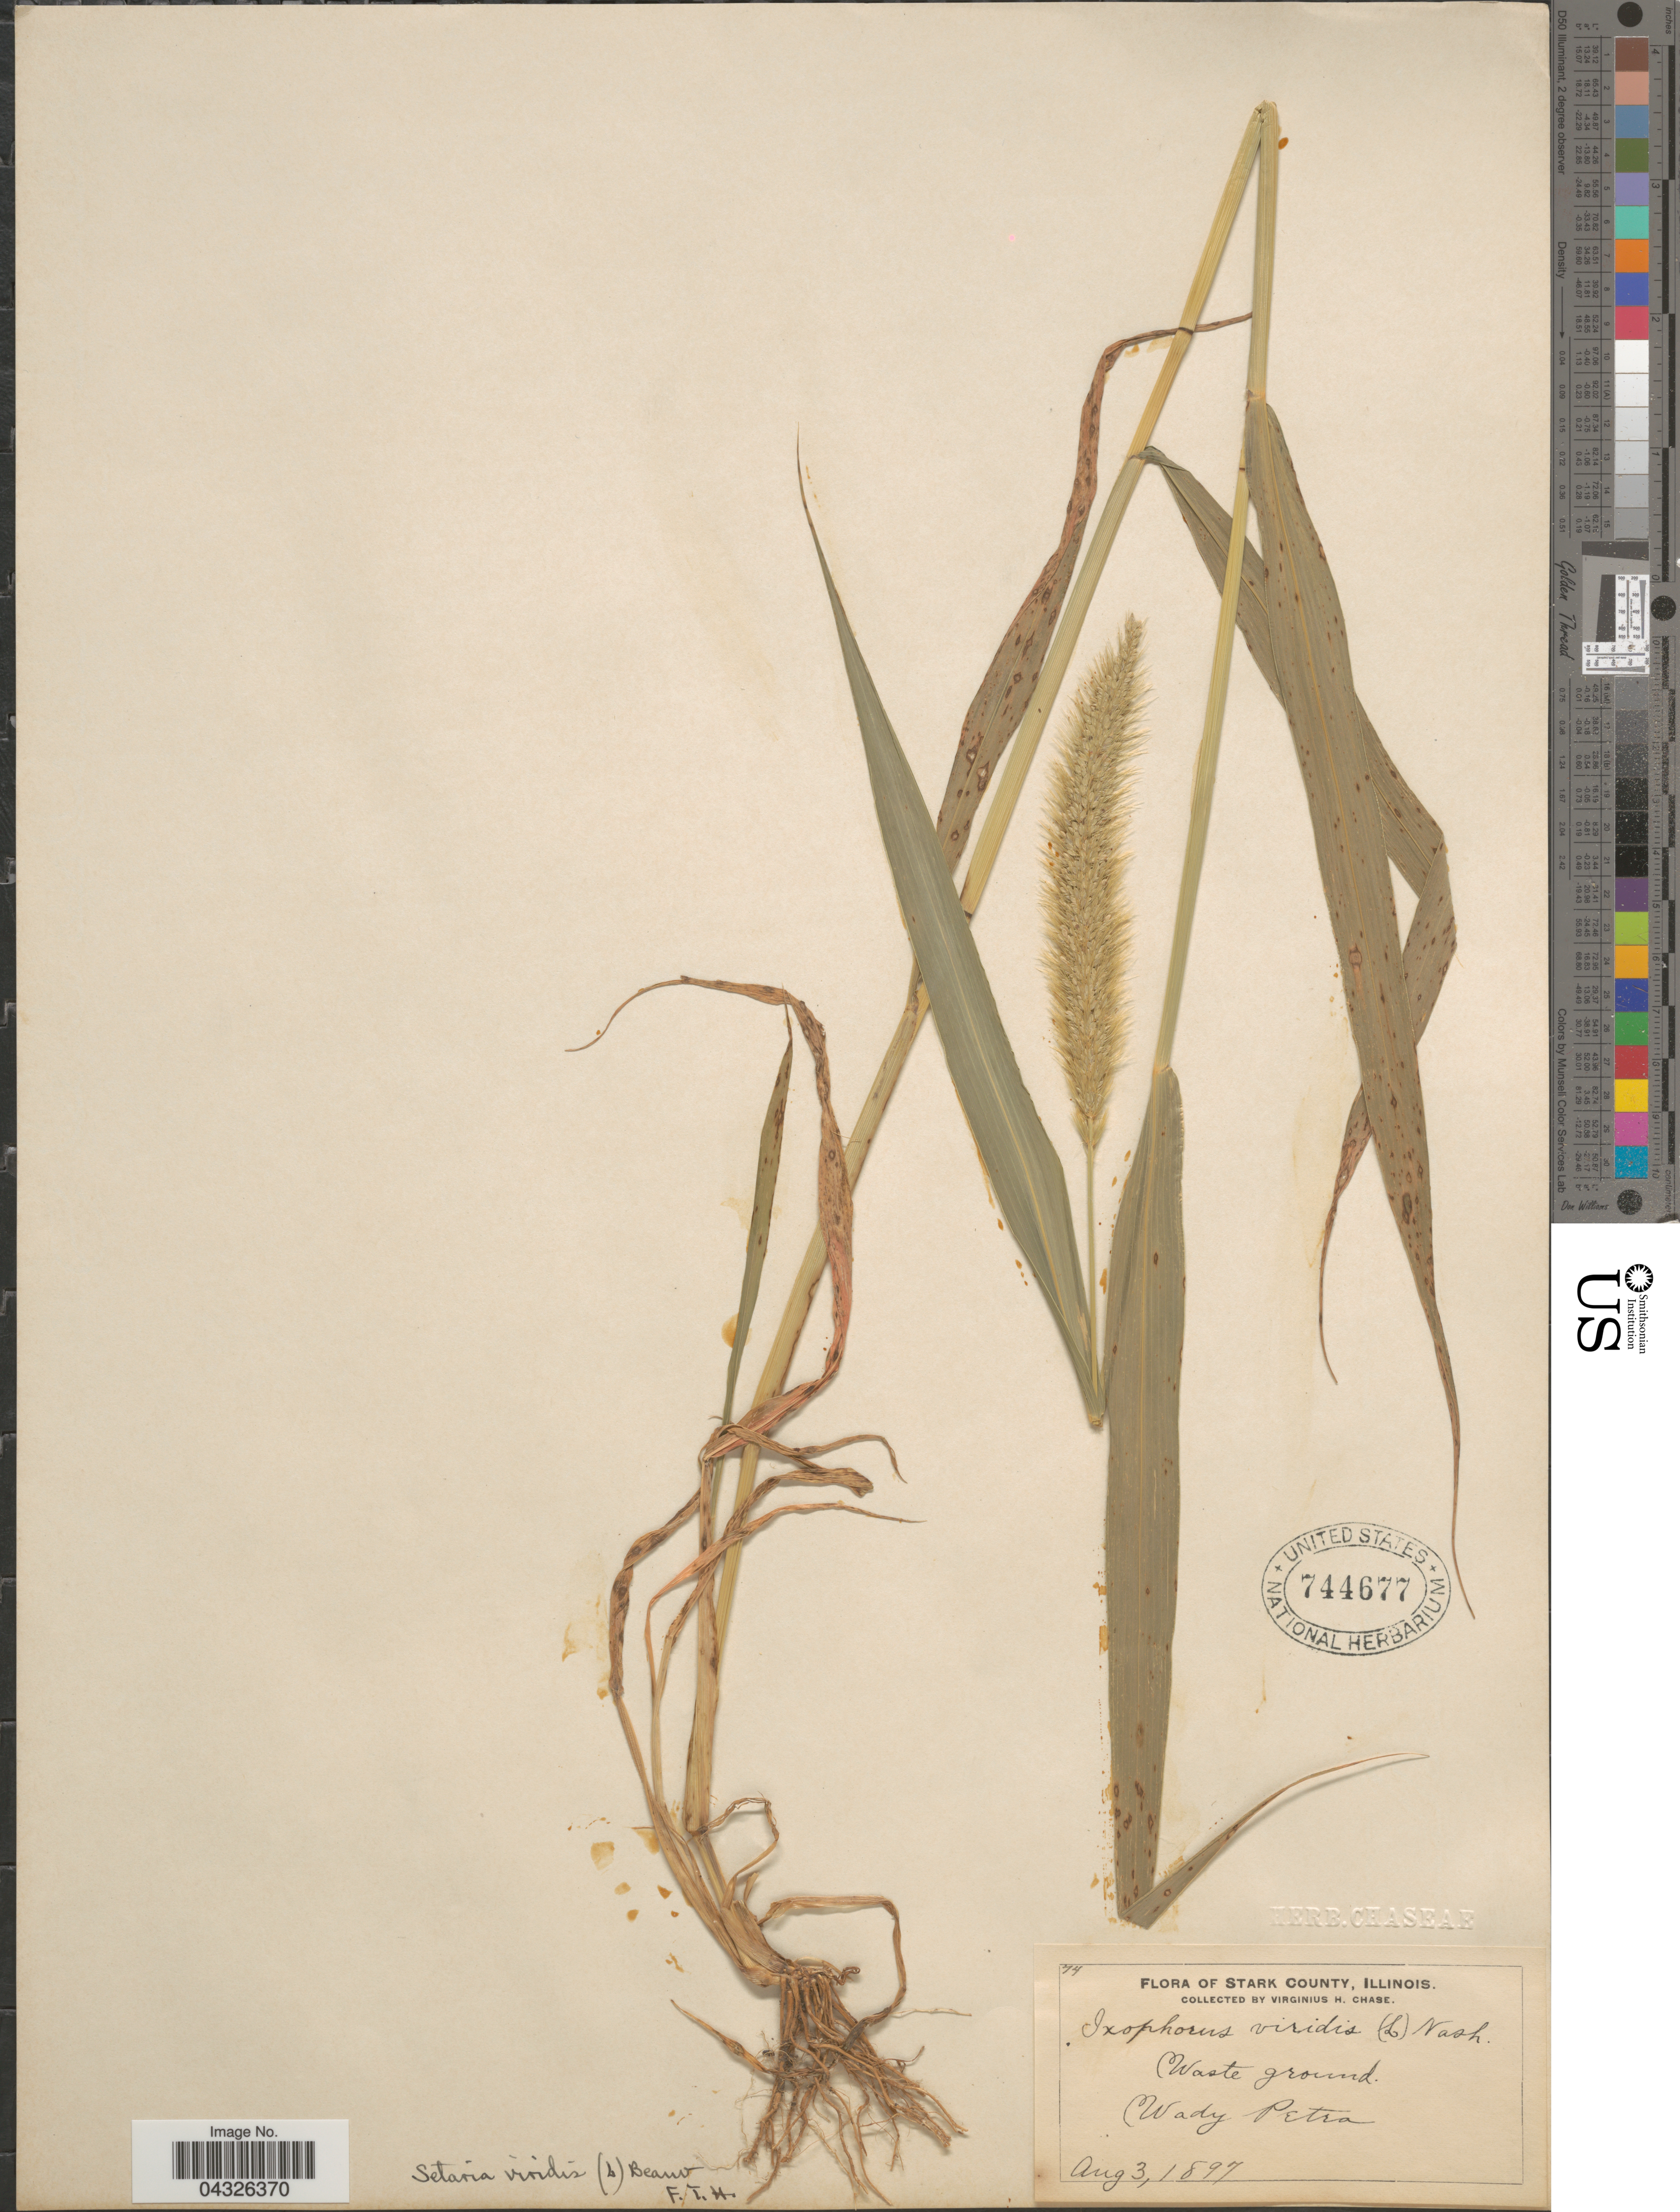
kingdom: Plantae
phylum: Tracheophyta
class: Liliopsida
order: Poales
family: Poaceae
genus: Setaria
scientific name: Setaria viridis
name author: (L.) P. Beauv.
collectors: V. H. Chase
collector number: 74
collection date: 1897-08-03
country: United States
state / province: Illinois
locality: Stark County. Waste ground. Wady Petra.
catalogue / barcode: US 744677